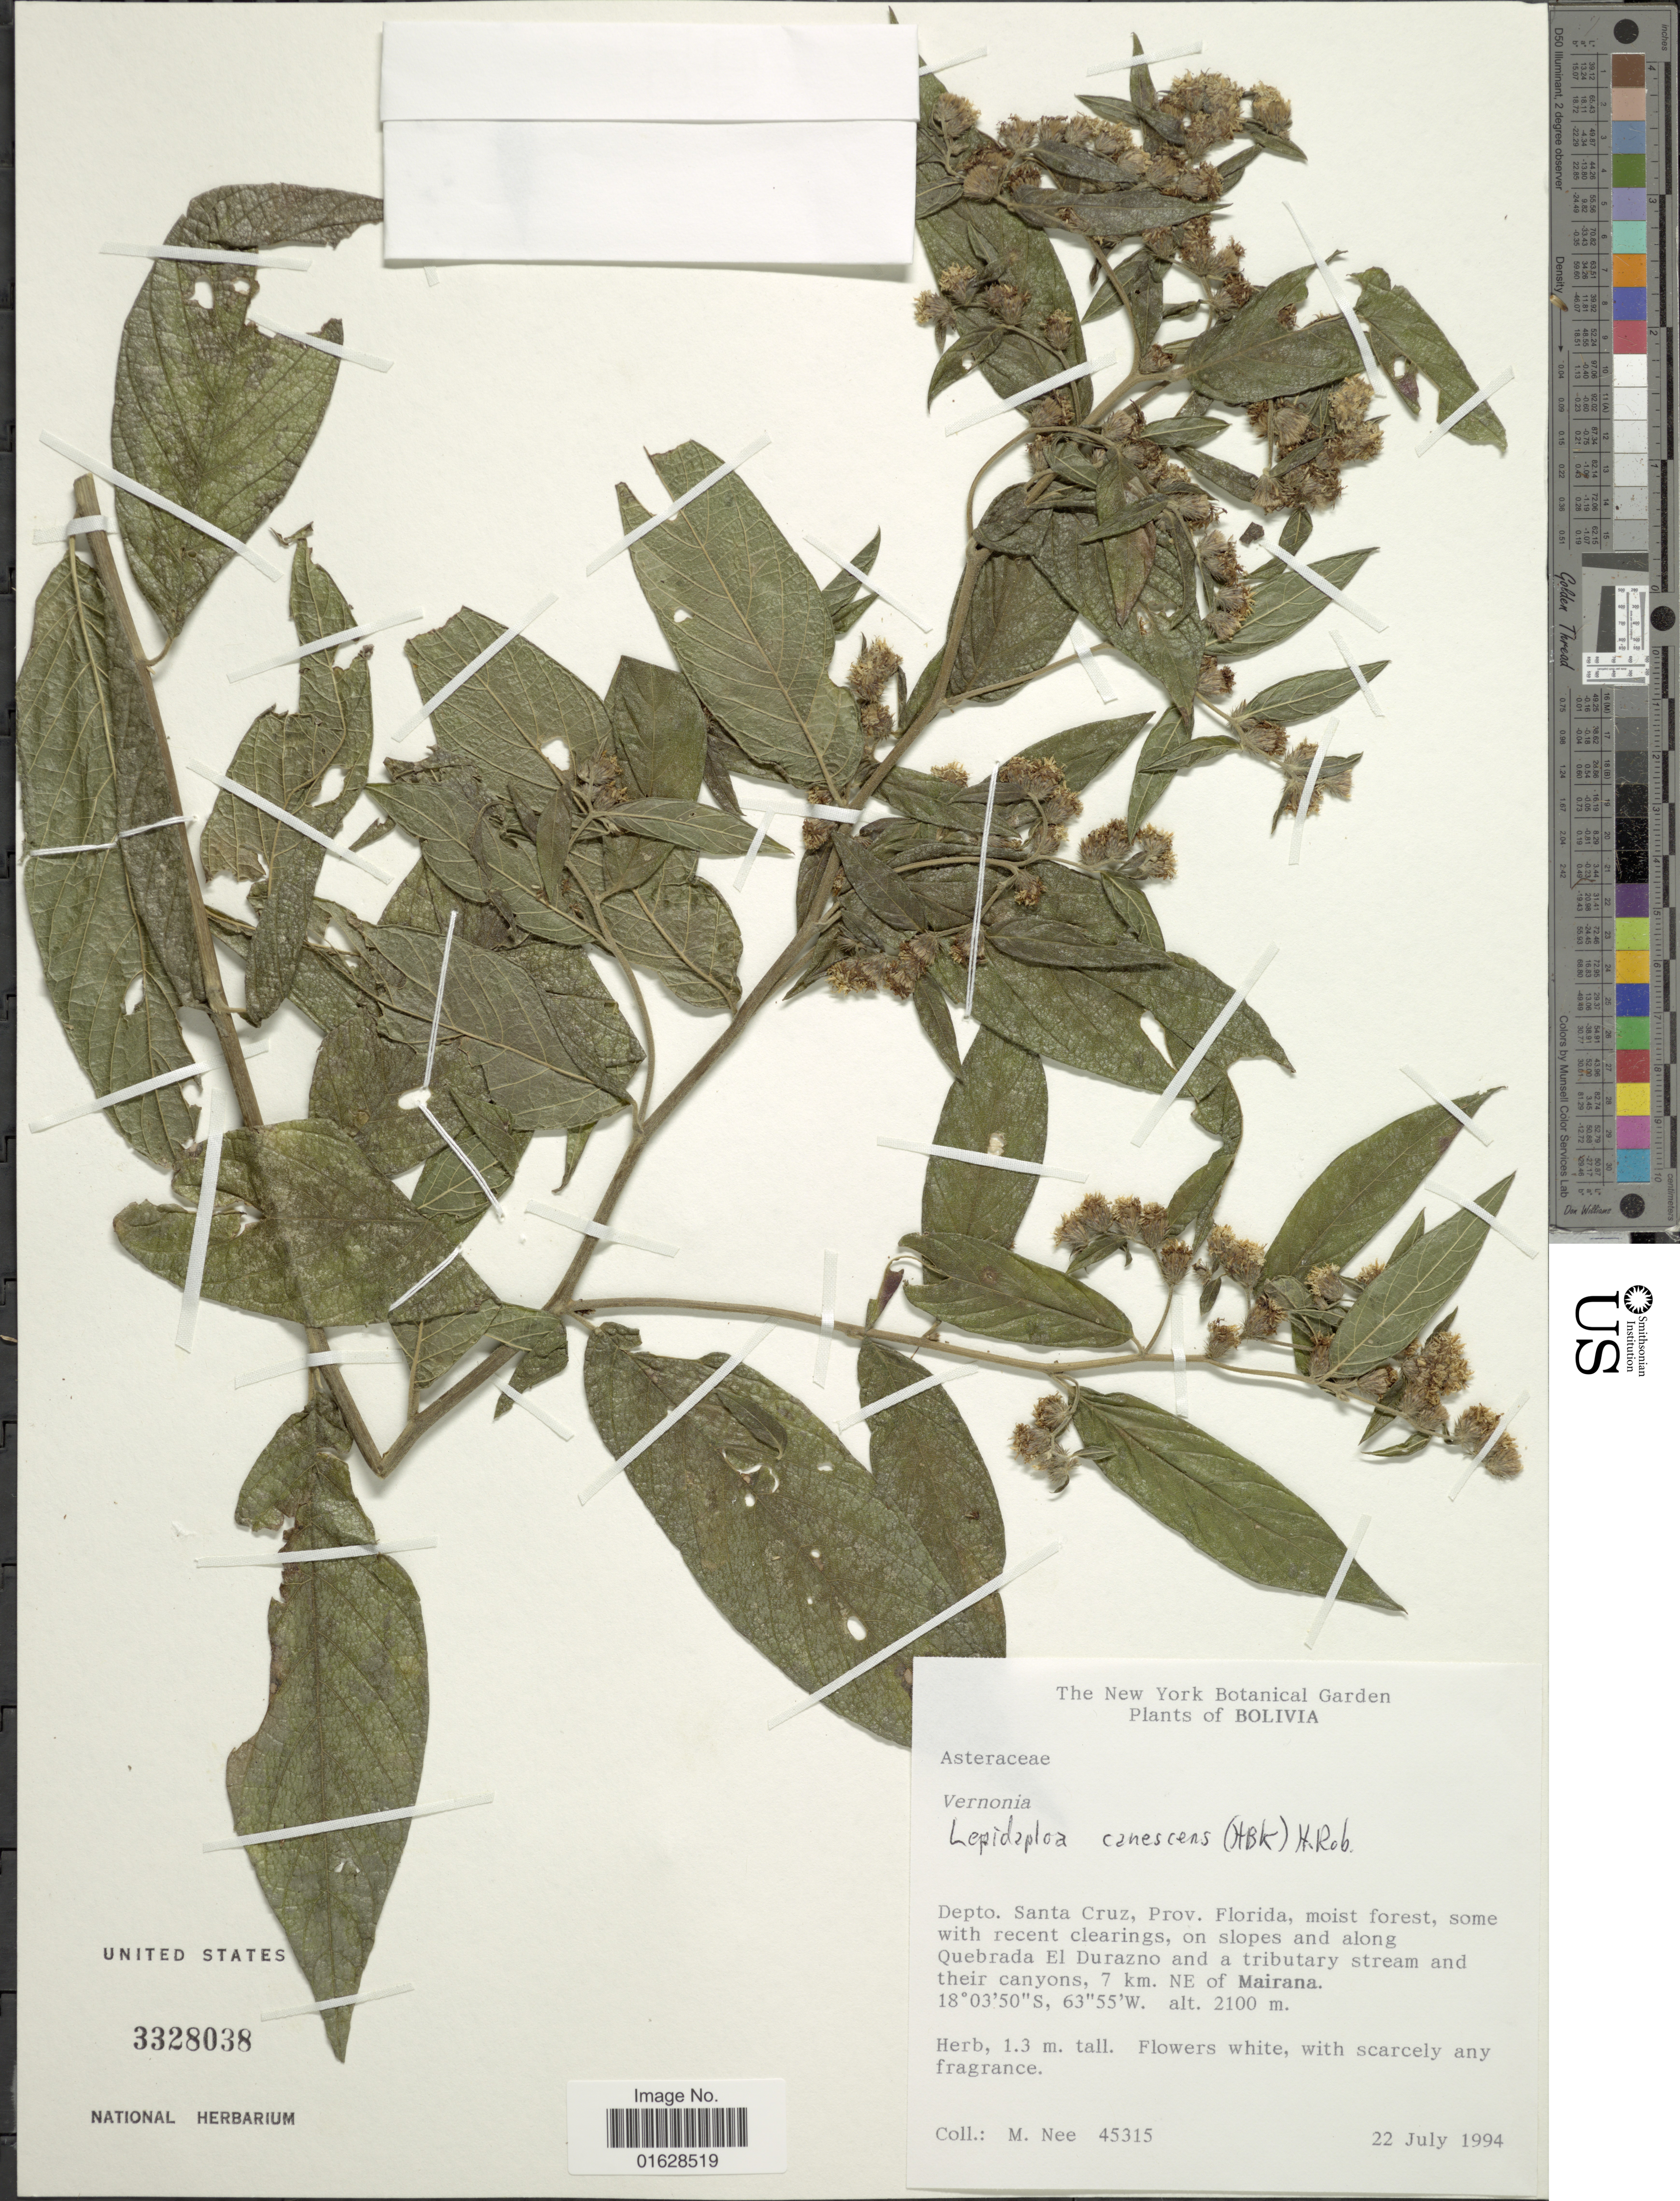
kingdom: Plantae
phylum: Tracheophyta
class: Magnoliopsida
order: Asterales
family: Asteraceae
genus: Lepidaploa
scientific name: Lepidaploa canescens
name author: (Kunth) H. Rob.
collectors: M. Nee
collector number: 45315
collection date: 1994-07-22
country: Bolivia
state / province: Santa Cruz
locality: Bolivia. Depto. Santa Cruz, Prov. Florida, moist forest, some with recent clearing, on slopes and along Quebrada El Durazno and a tributary stream and their canyons, 7 km. NE of Mairana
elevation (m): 2100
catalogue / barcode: US 3328038